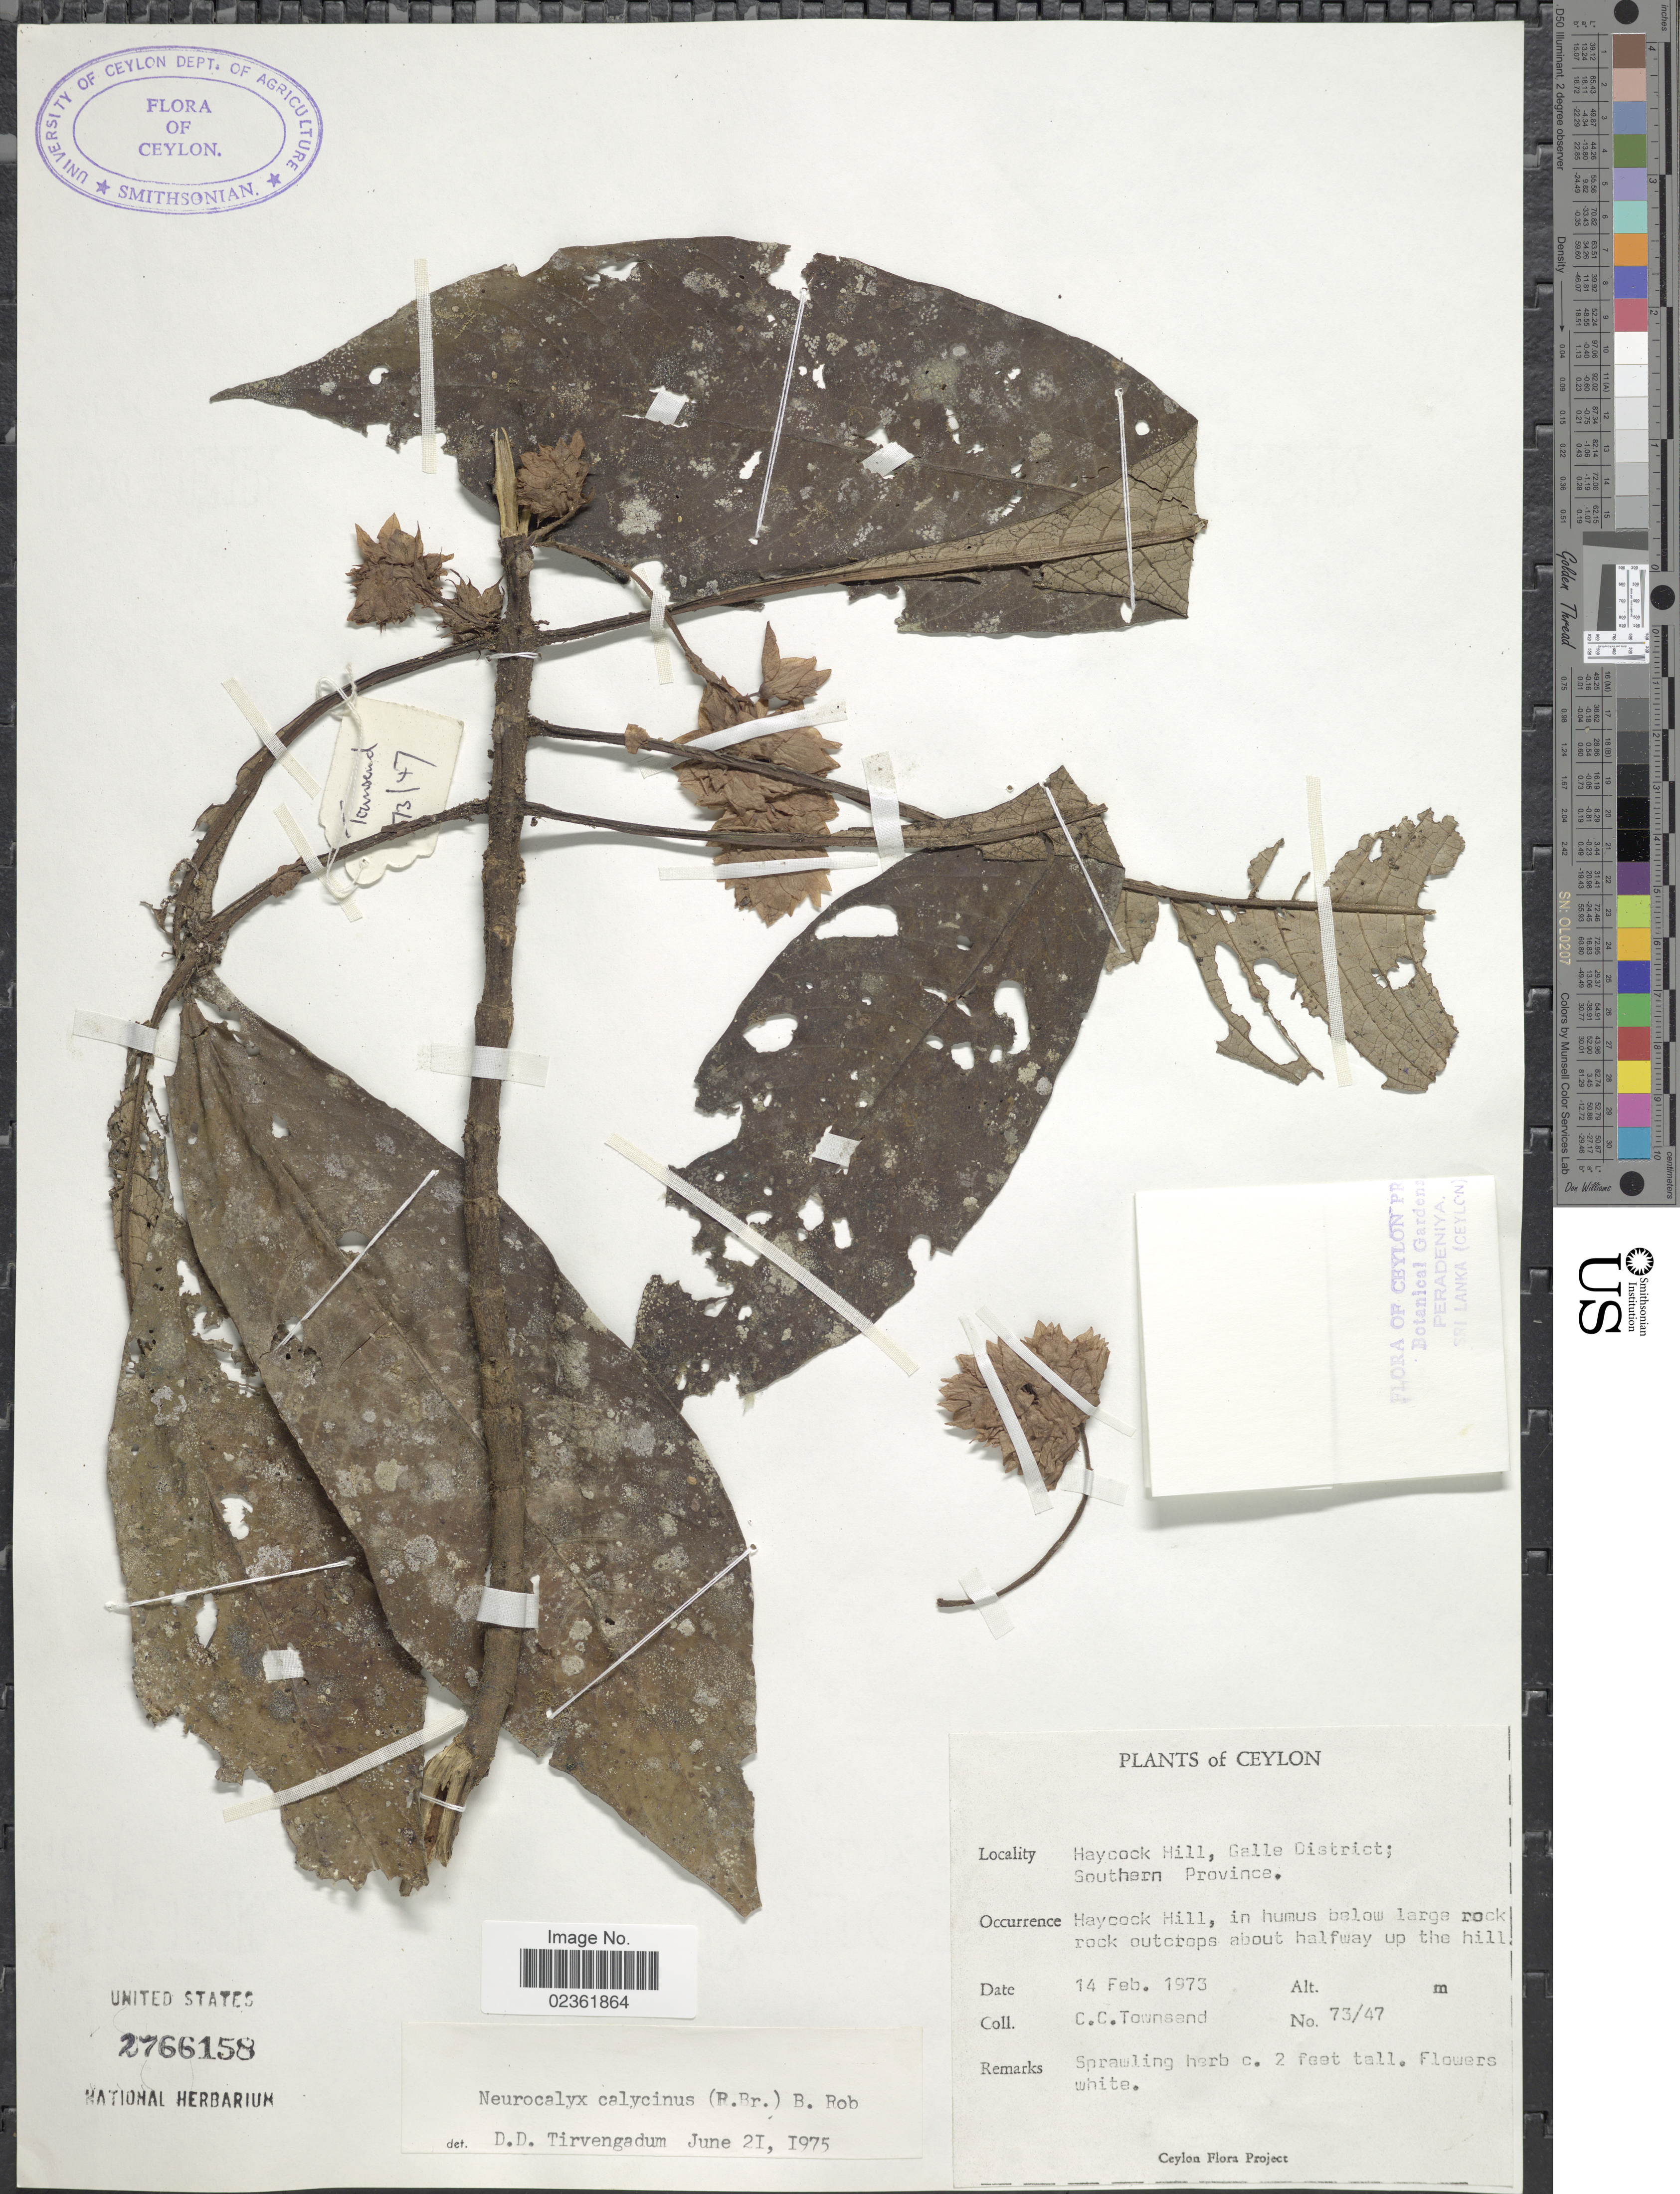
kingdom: Plantae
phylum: Tracheophyta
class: Magnoliopsida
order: Gentianales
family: Rubiaceae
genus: Neurocalyx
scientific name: Neurocalyx calycinus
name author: (R. Br. ex Benn.) Rob.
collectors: C. C. Townsend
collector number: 73/47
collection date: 1973-02-14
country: Sri Lanka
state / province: Southern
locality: Ceylon, Haycock Hill, Galle District, Haycock Hill, about halfway up the hill.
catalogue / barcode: US 2766158